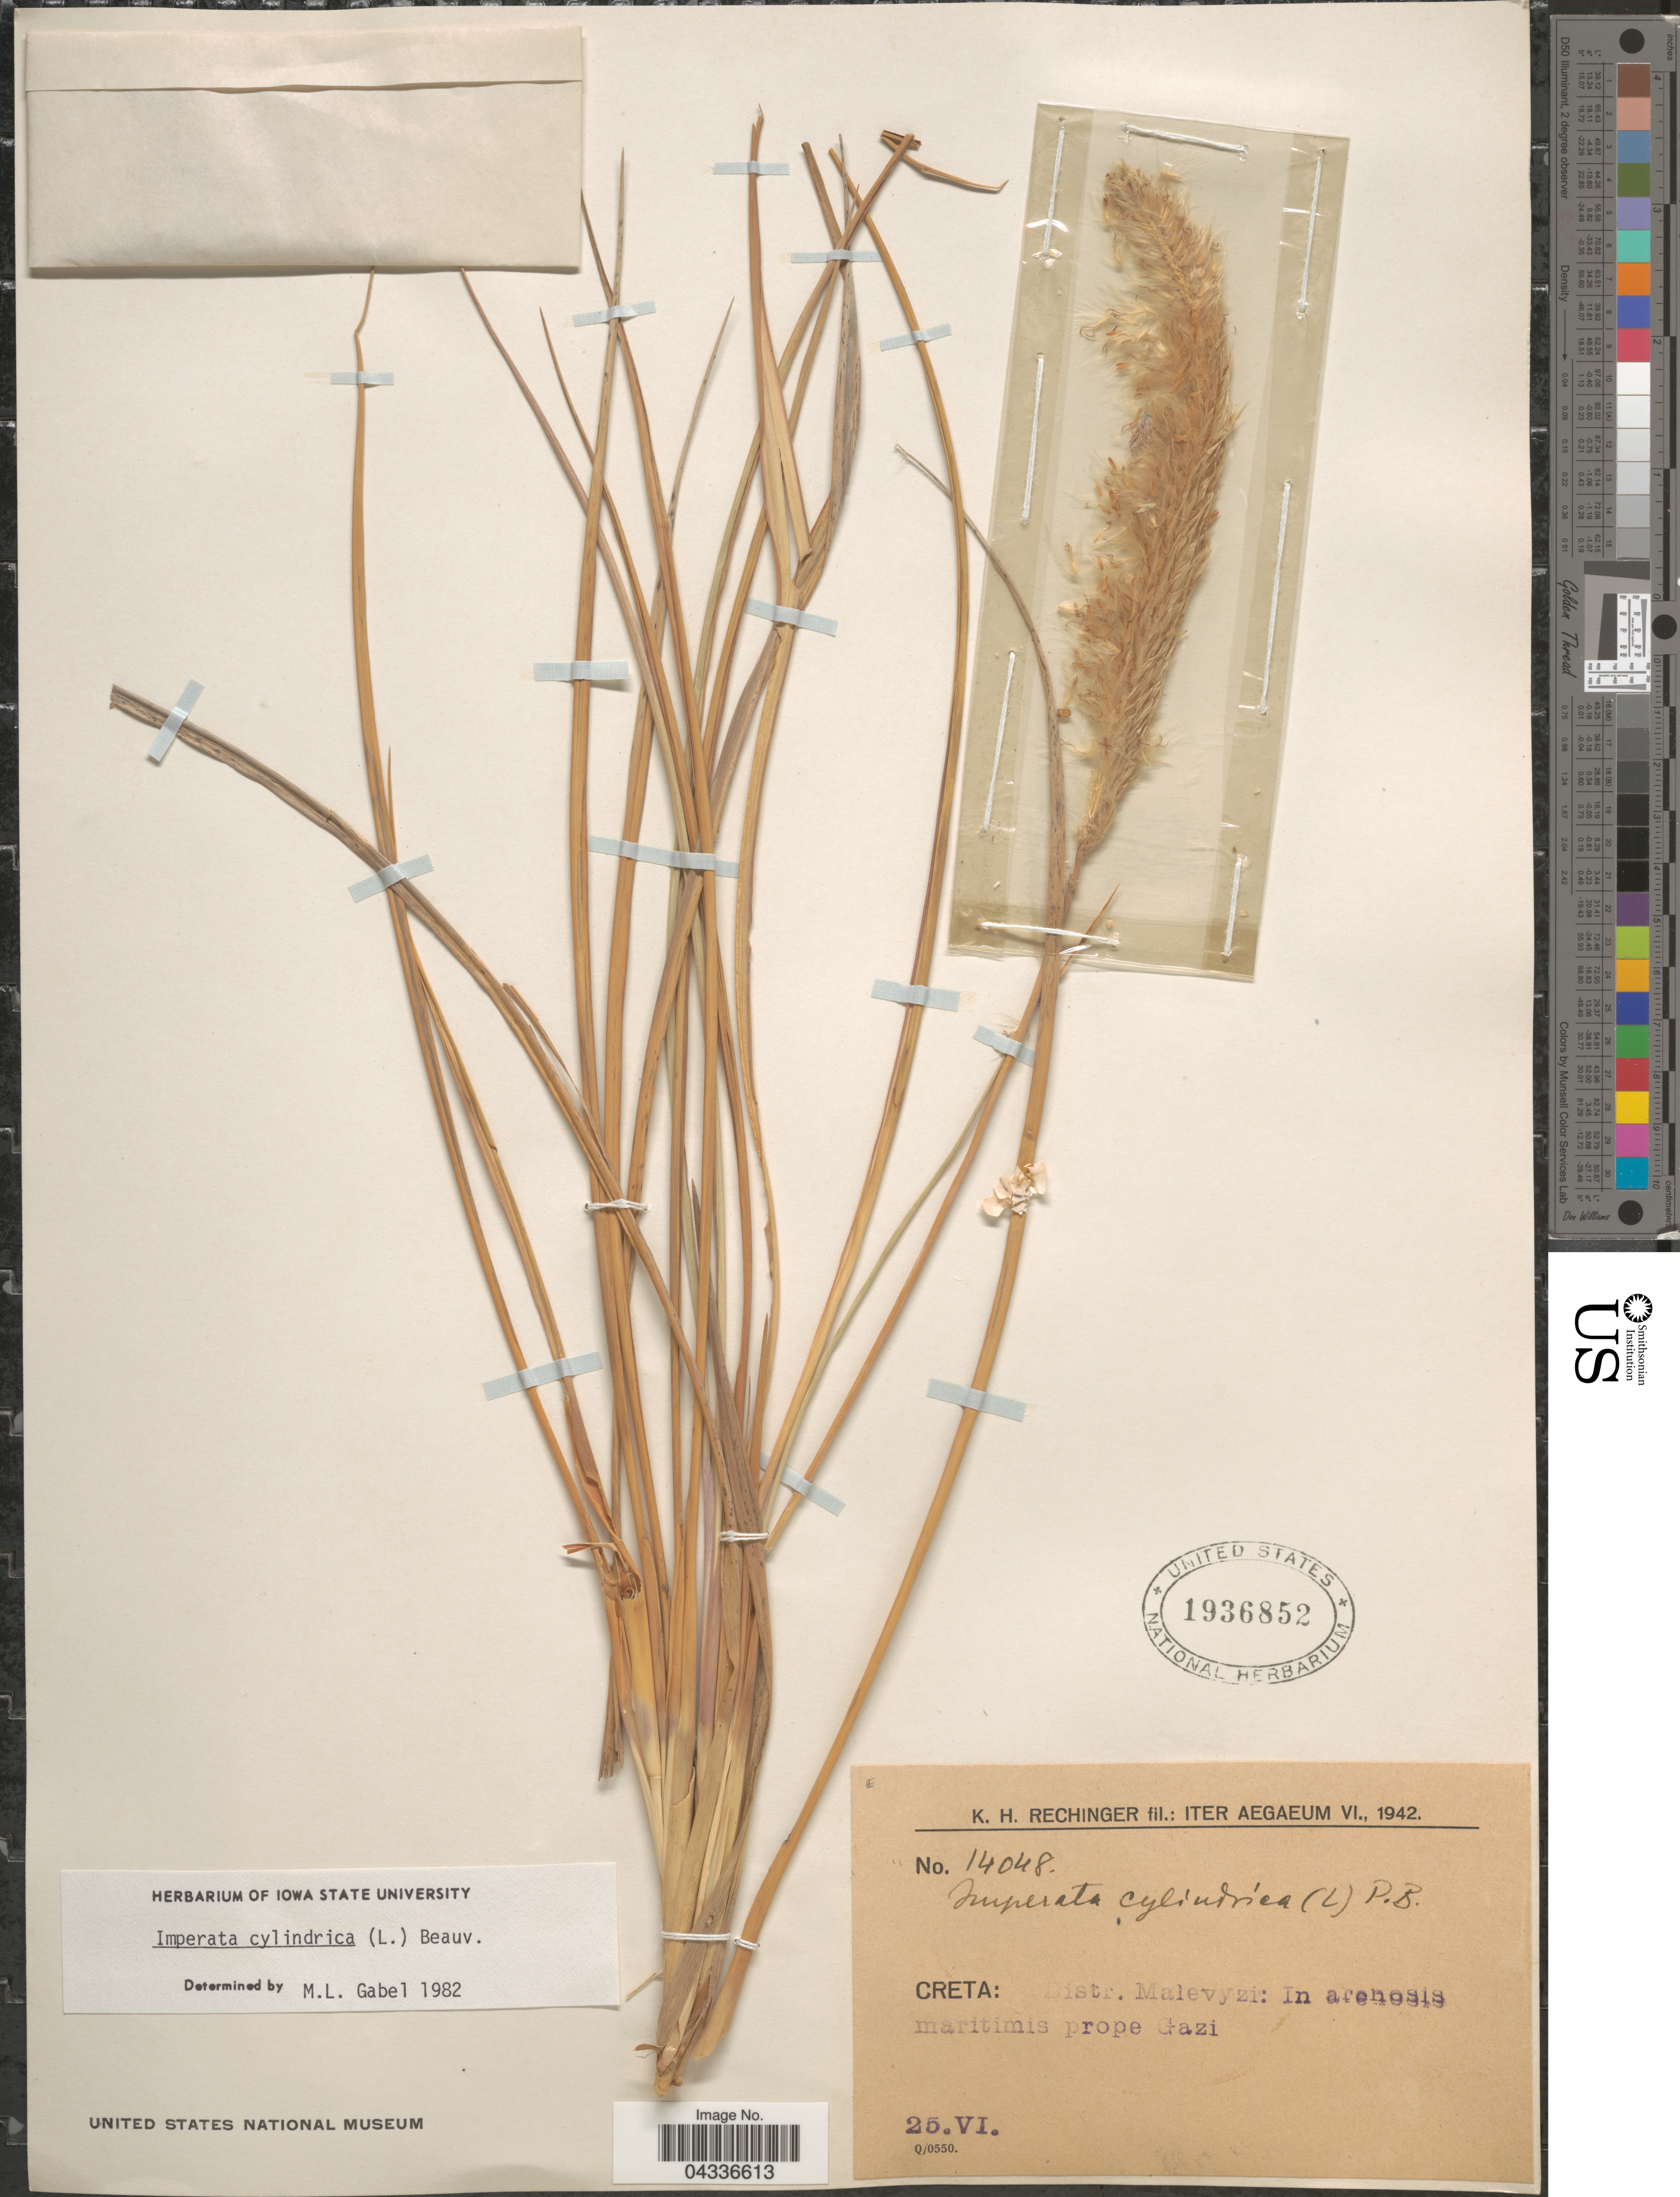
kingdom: Plantae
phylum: Tracheophyta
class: Liliopsida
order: Poales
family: Poaceae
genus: Imperata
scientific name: Imperata cylindrica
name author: (L.) P. Beauv.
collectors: K. H. Rechinger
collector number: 14048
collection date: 1942-06-25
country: Greece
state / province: Crete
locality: Iter Aegaeum VI., 1942. Creta: Distr. Malevyzi: In arenosis maritimis prope Gazi.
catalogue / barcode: US 1936852